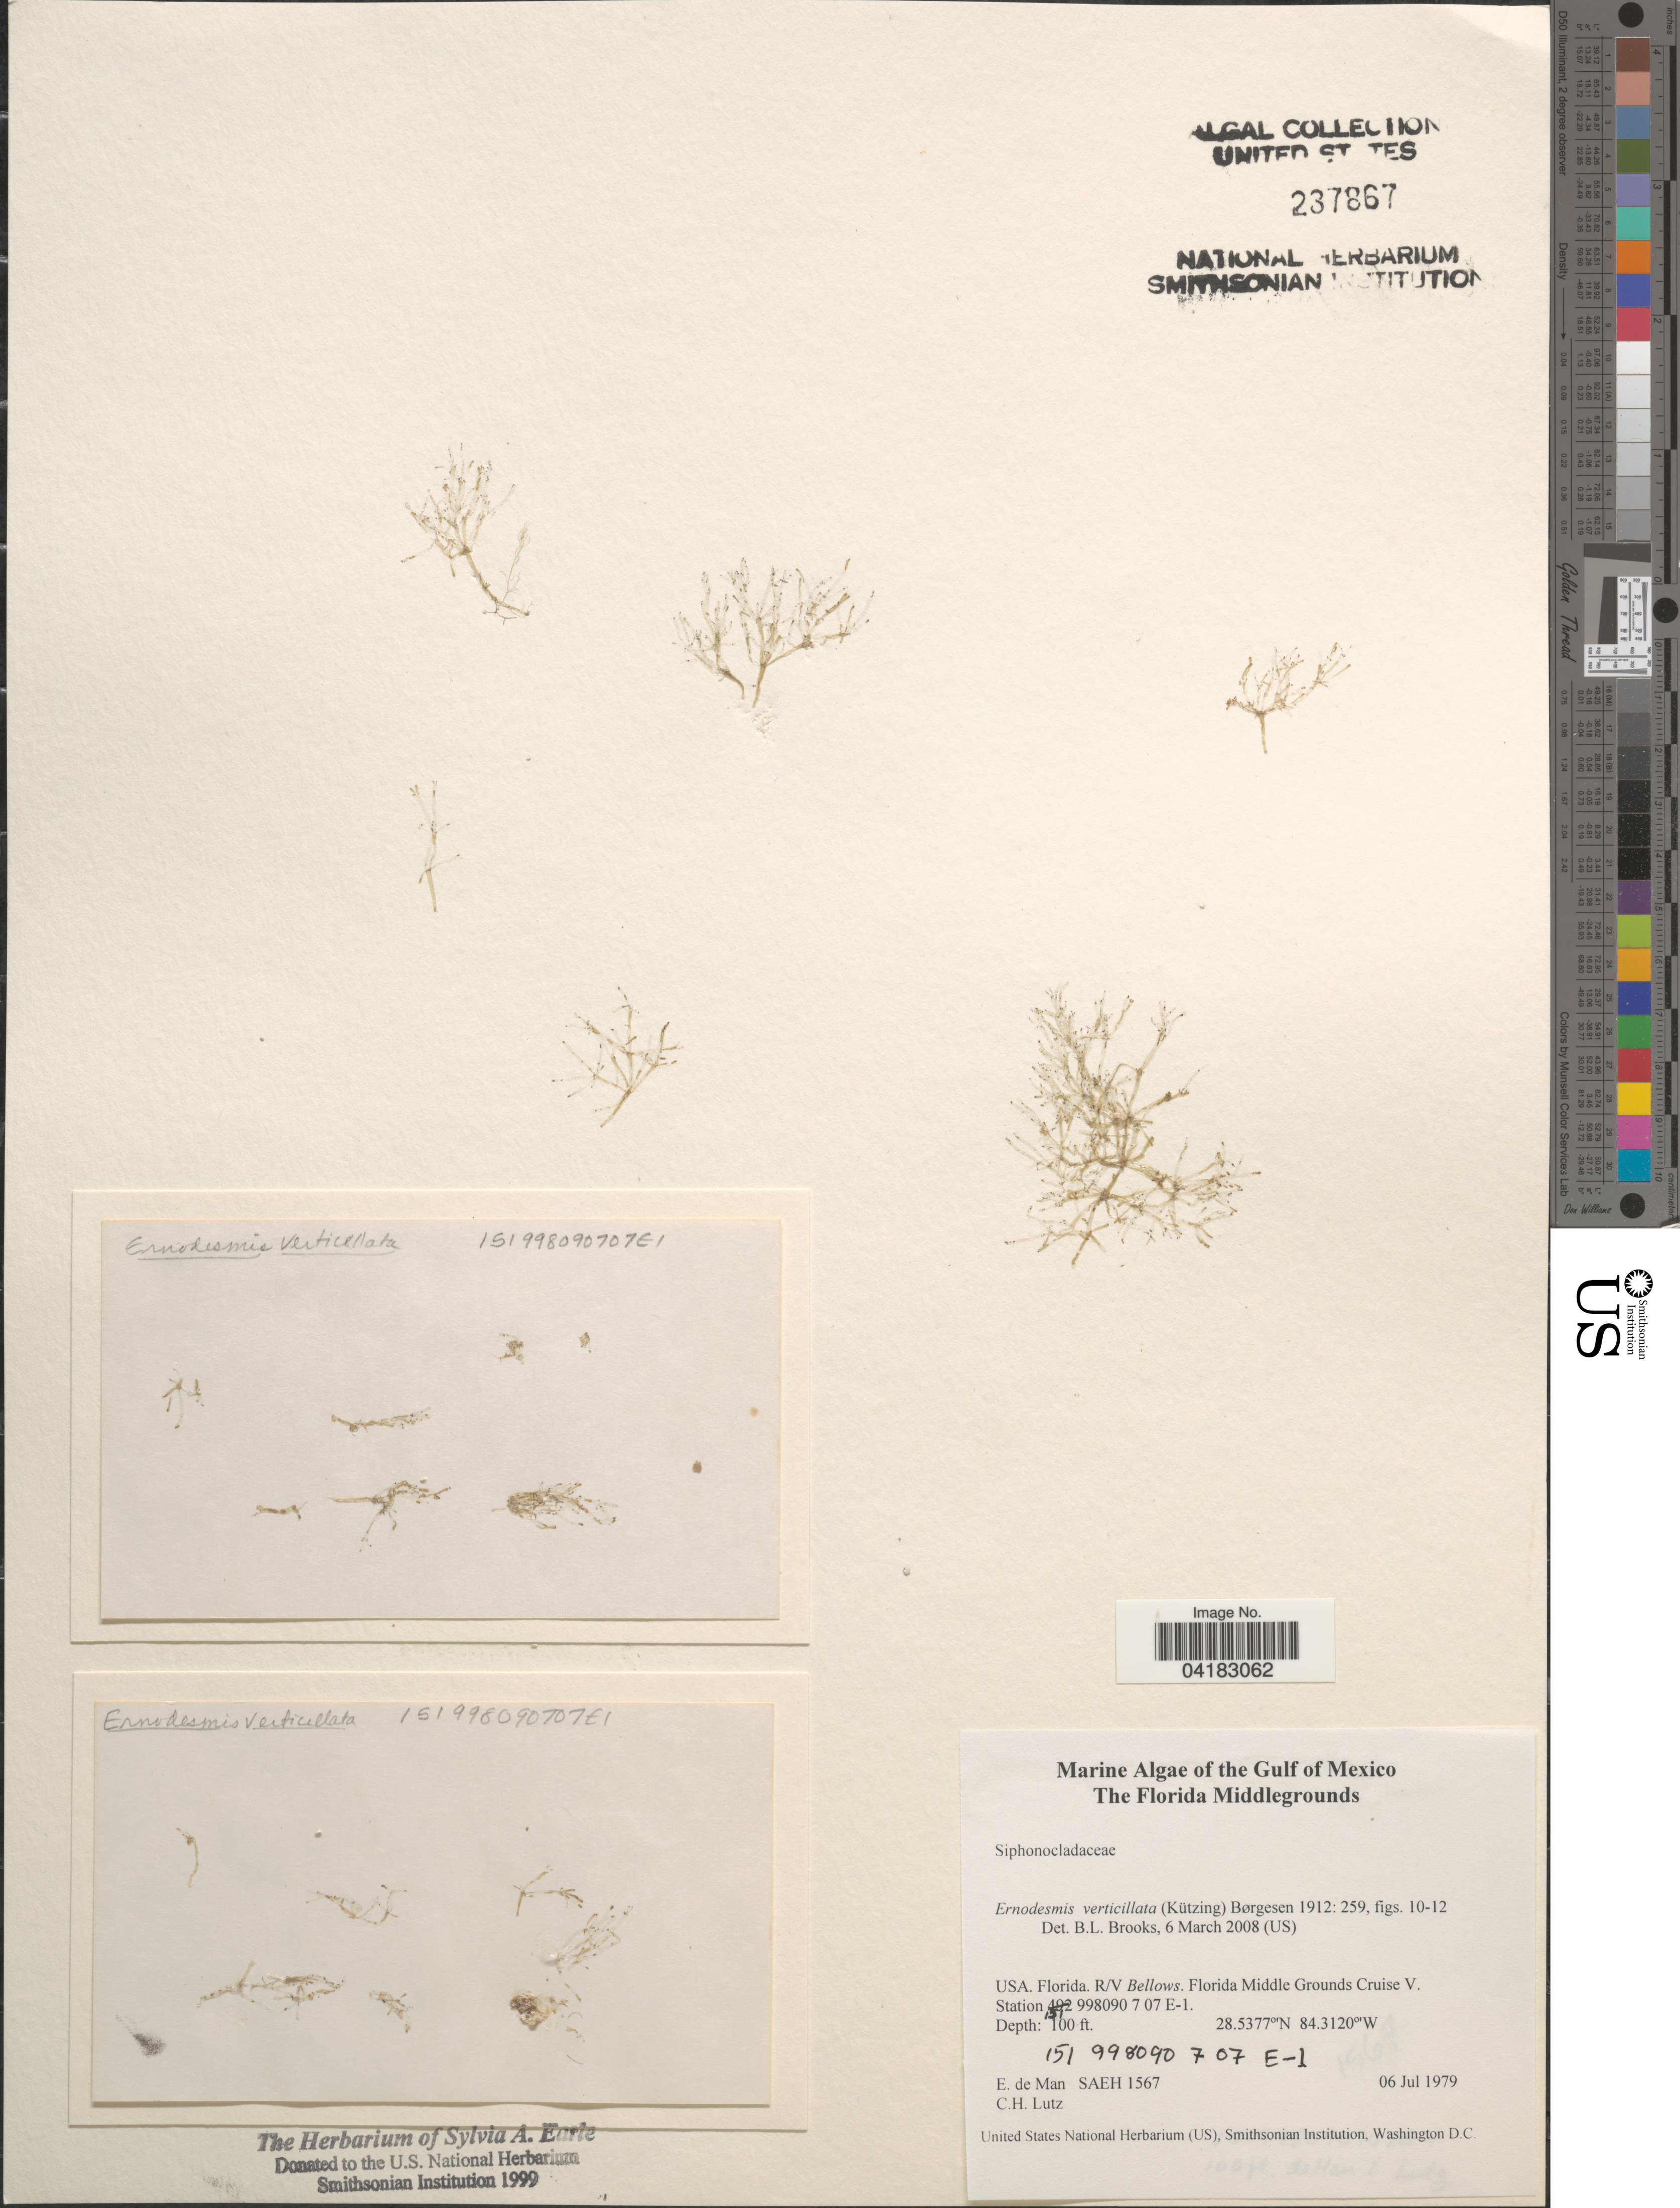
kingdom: Plantae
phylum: Chlorophyta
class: Ulvophyceae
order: Siphonocladales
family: Siphonocladaceae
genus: Ernodesmis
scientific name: Ernodesmis verticillata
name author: (Kütz.) Børgesen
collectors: E. de Man & C. Lutz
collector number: SAEH1567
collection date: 1979-07-06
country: United States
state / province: Florida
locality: Gulf of Mexico. R/V Bellows. Florida Middle Grounds Cruise V. Station 151 998090 7 07 E-1.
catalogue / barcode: US 237867